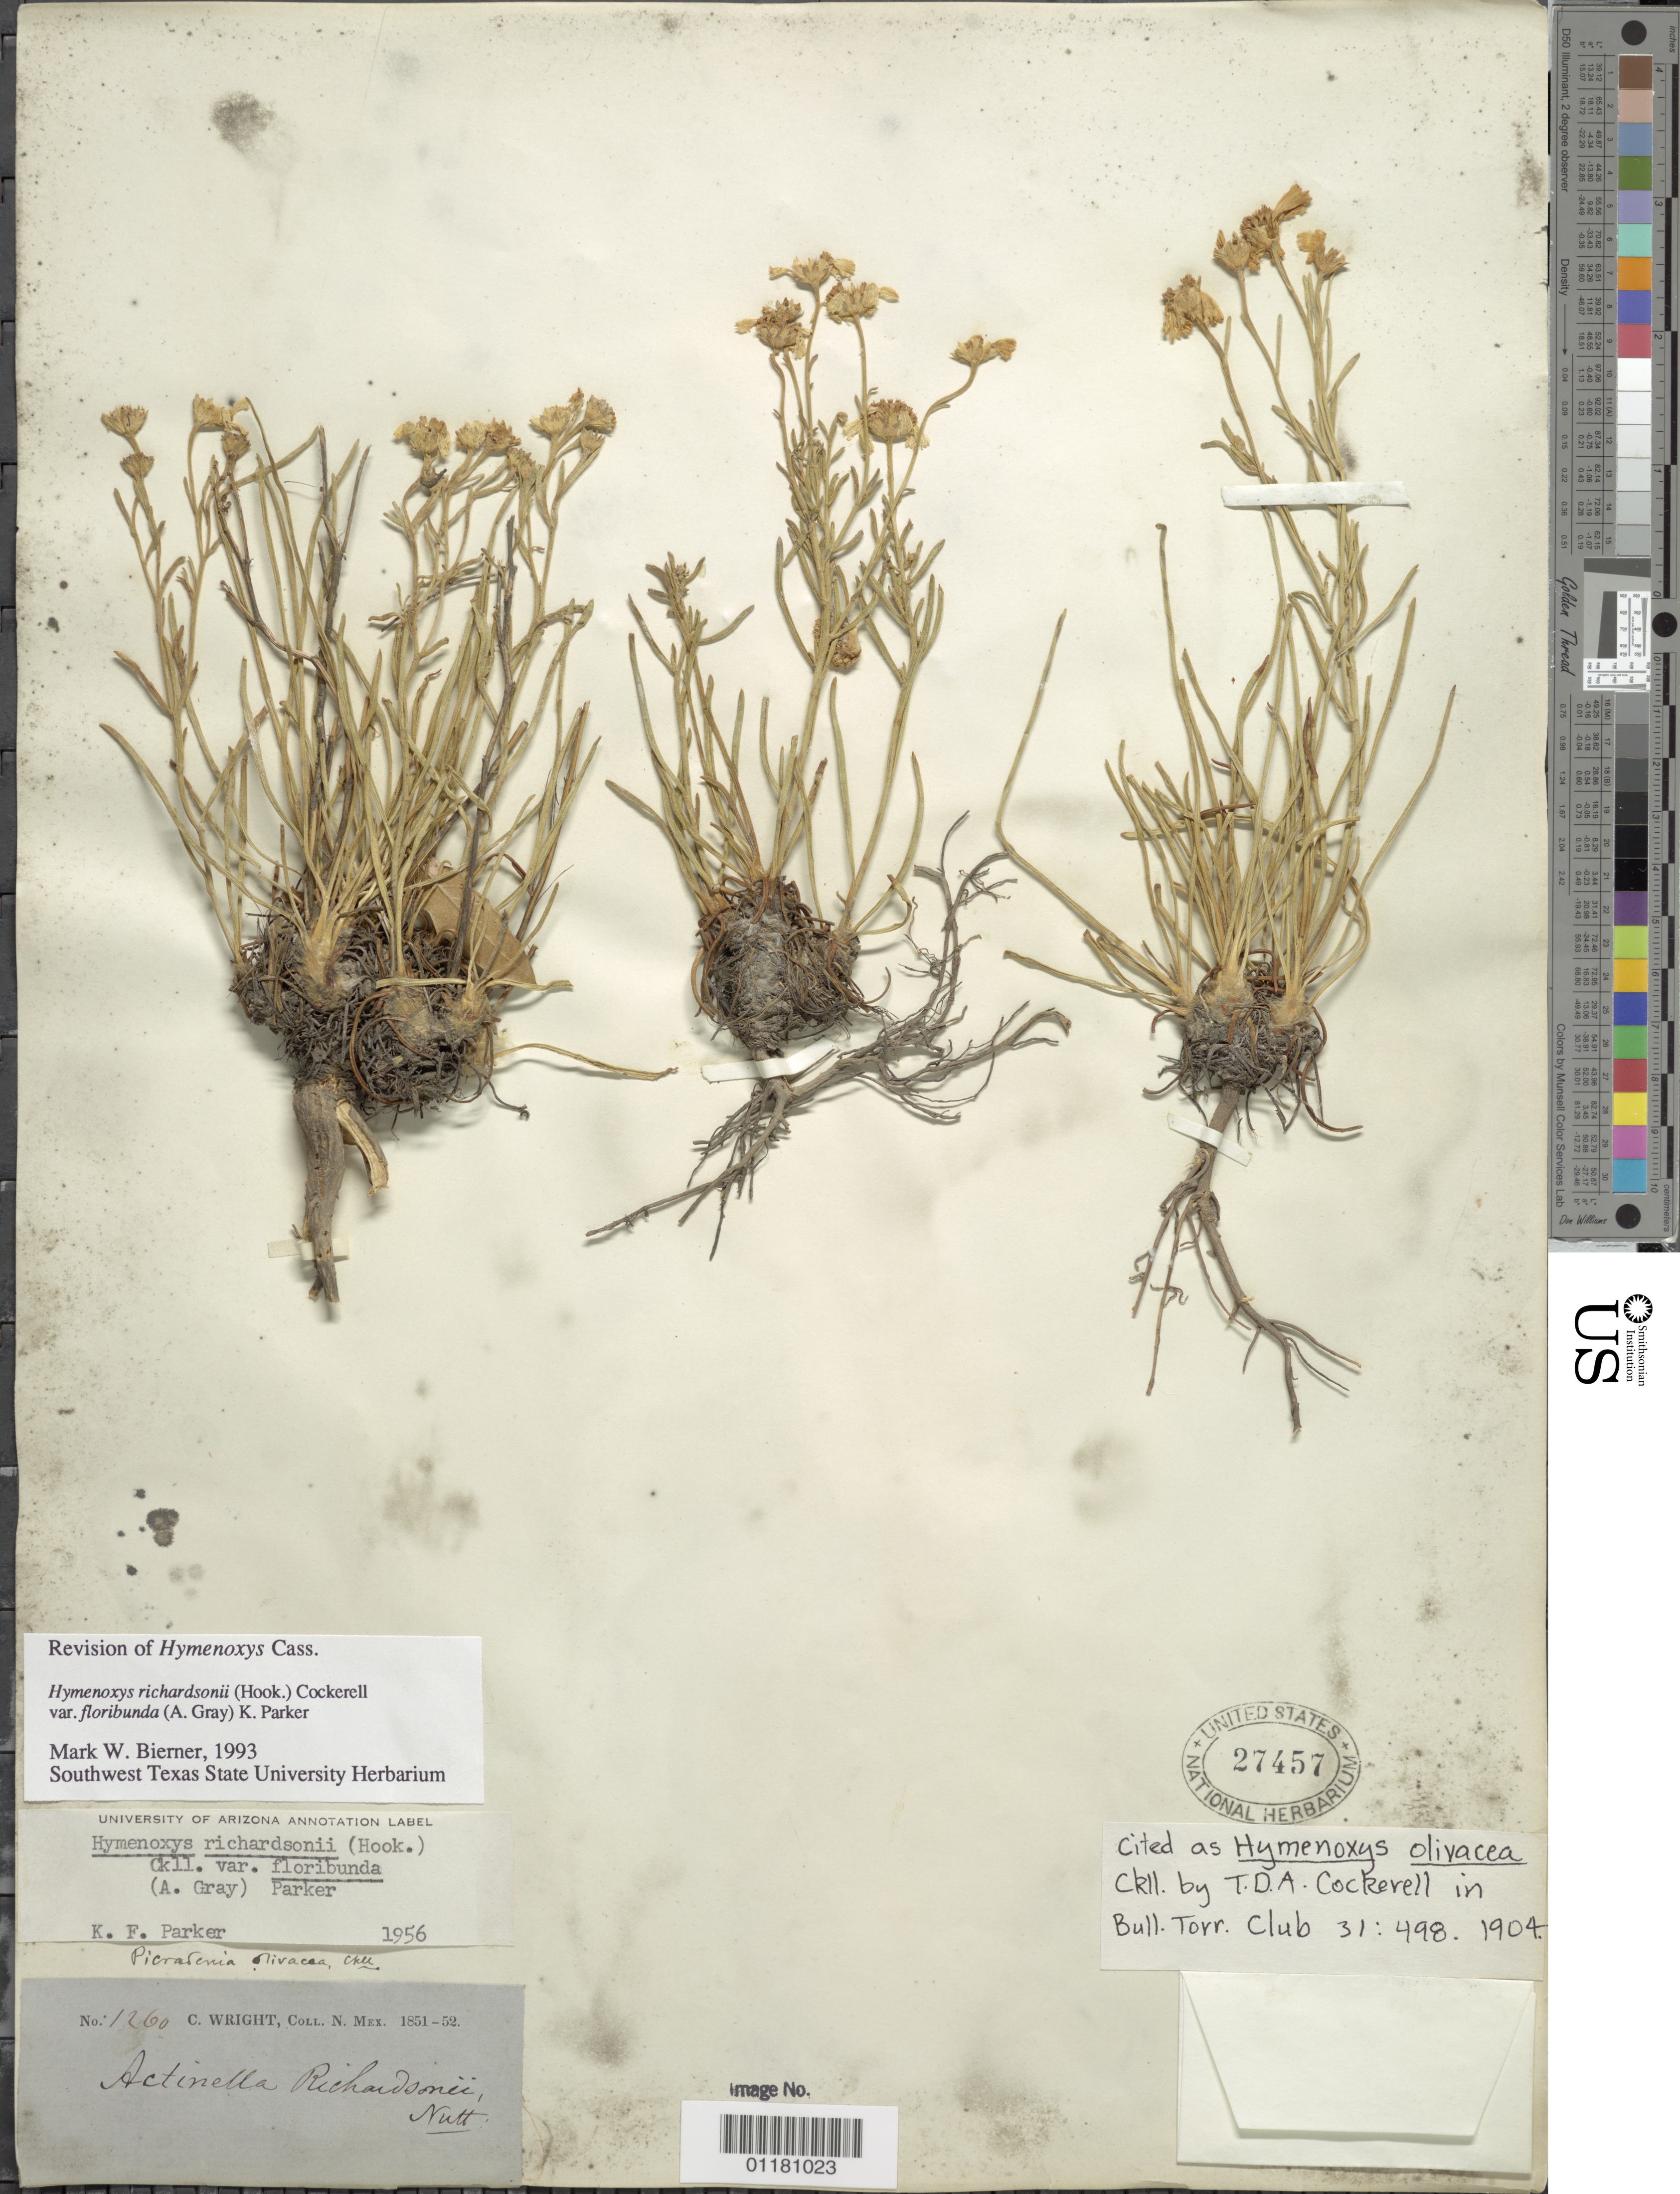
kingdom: Plantae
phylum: Tracheophyta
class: Magnoliopsida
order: Asterales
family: Asteraceae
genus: Hymenoxys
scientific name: Hymenoxys richardsonii var. floribunda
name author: (A. Gray) K.F. Parker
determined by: Bierner, M. W.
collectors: C. Wright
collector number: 1260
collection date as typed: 1851 to -- --- 1852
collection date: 1851/1852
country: United States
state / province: New Mexico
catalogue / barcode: US 27457